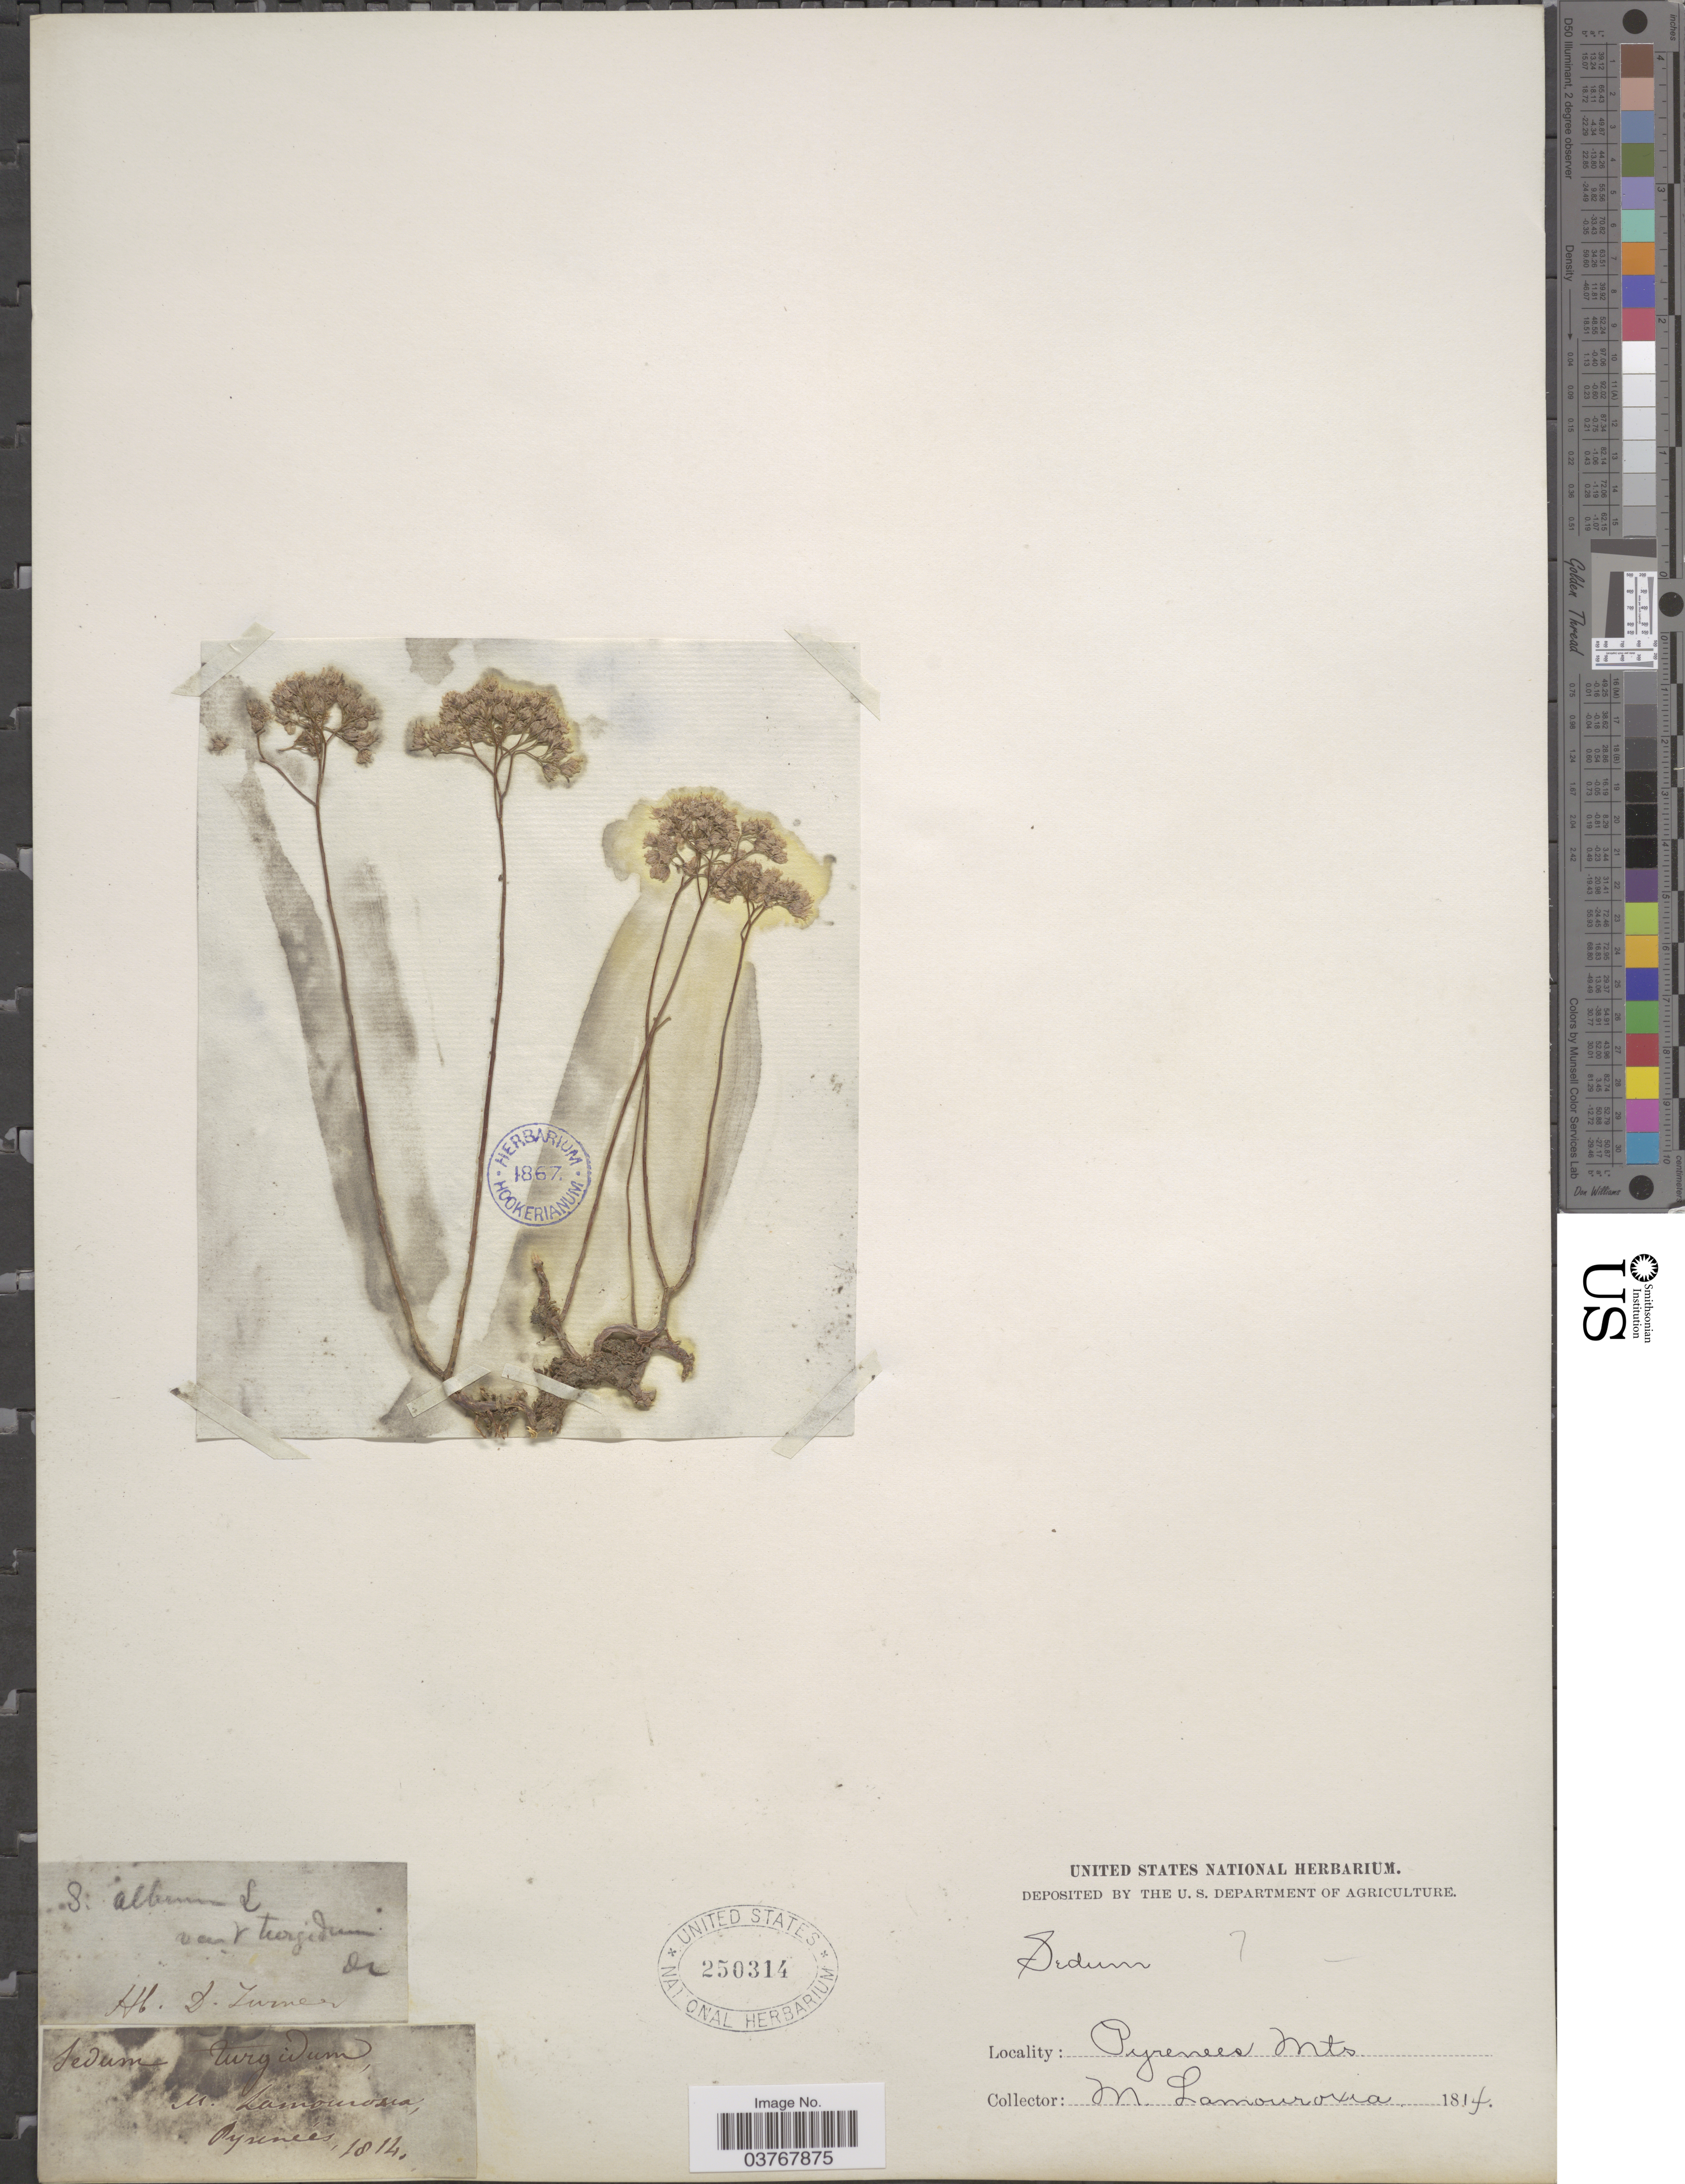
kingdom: Plantae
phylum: Tracheophyta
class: Magnoliopsida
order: Saxifragales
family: Crassulaceae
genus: Sedum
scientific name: Sedum sp.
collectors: M. Lamoureux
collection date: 1814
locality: Pyrenees. Pyrenees Mts.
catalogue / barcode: US 250314